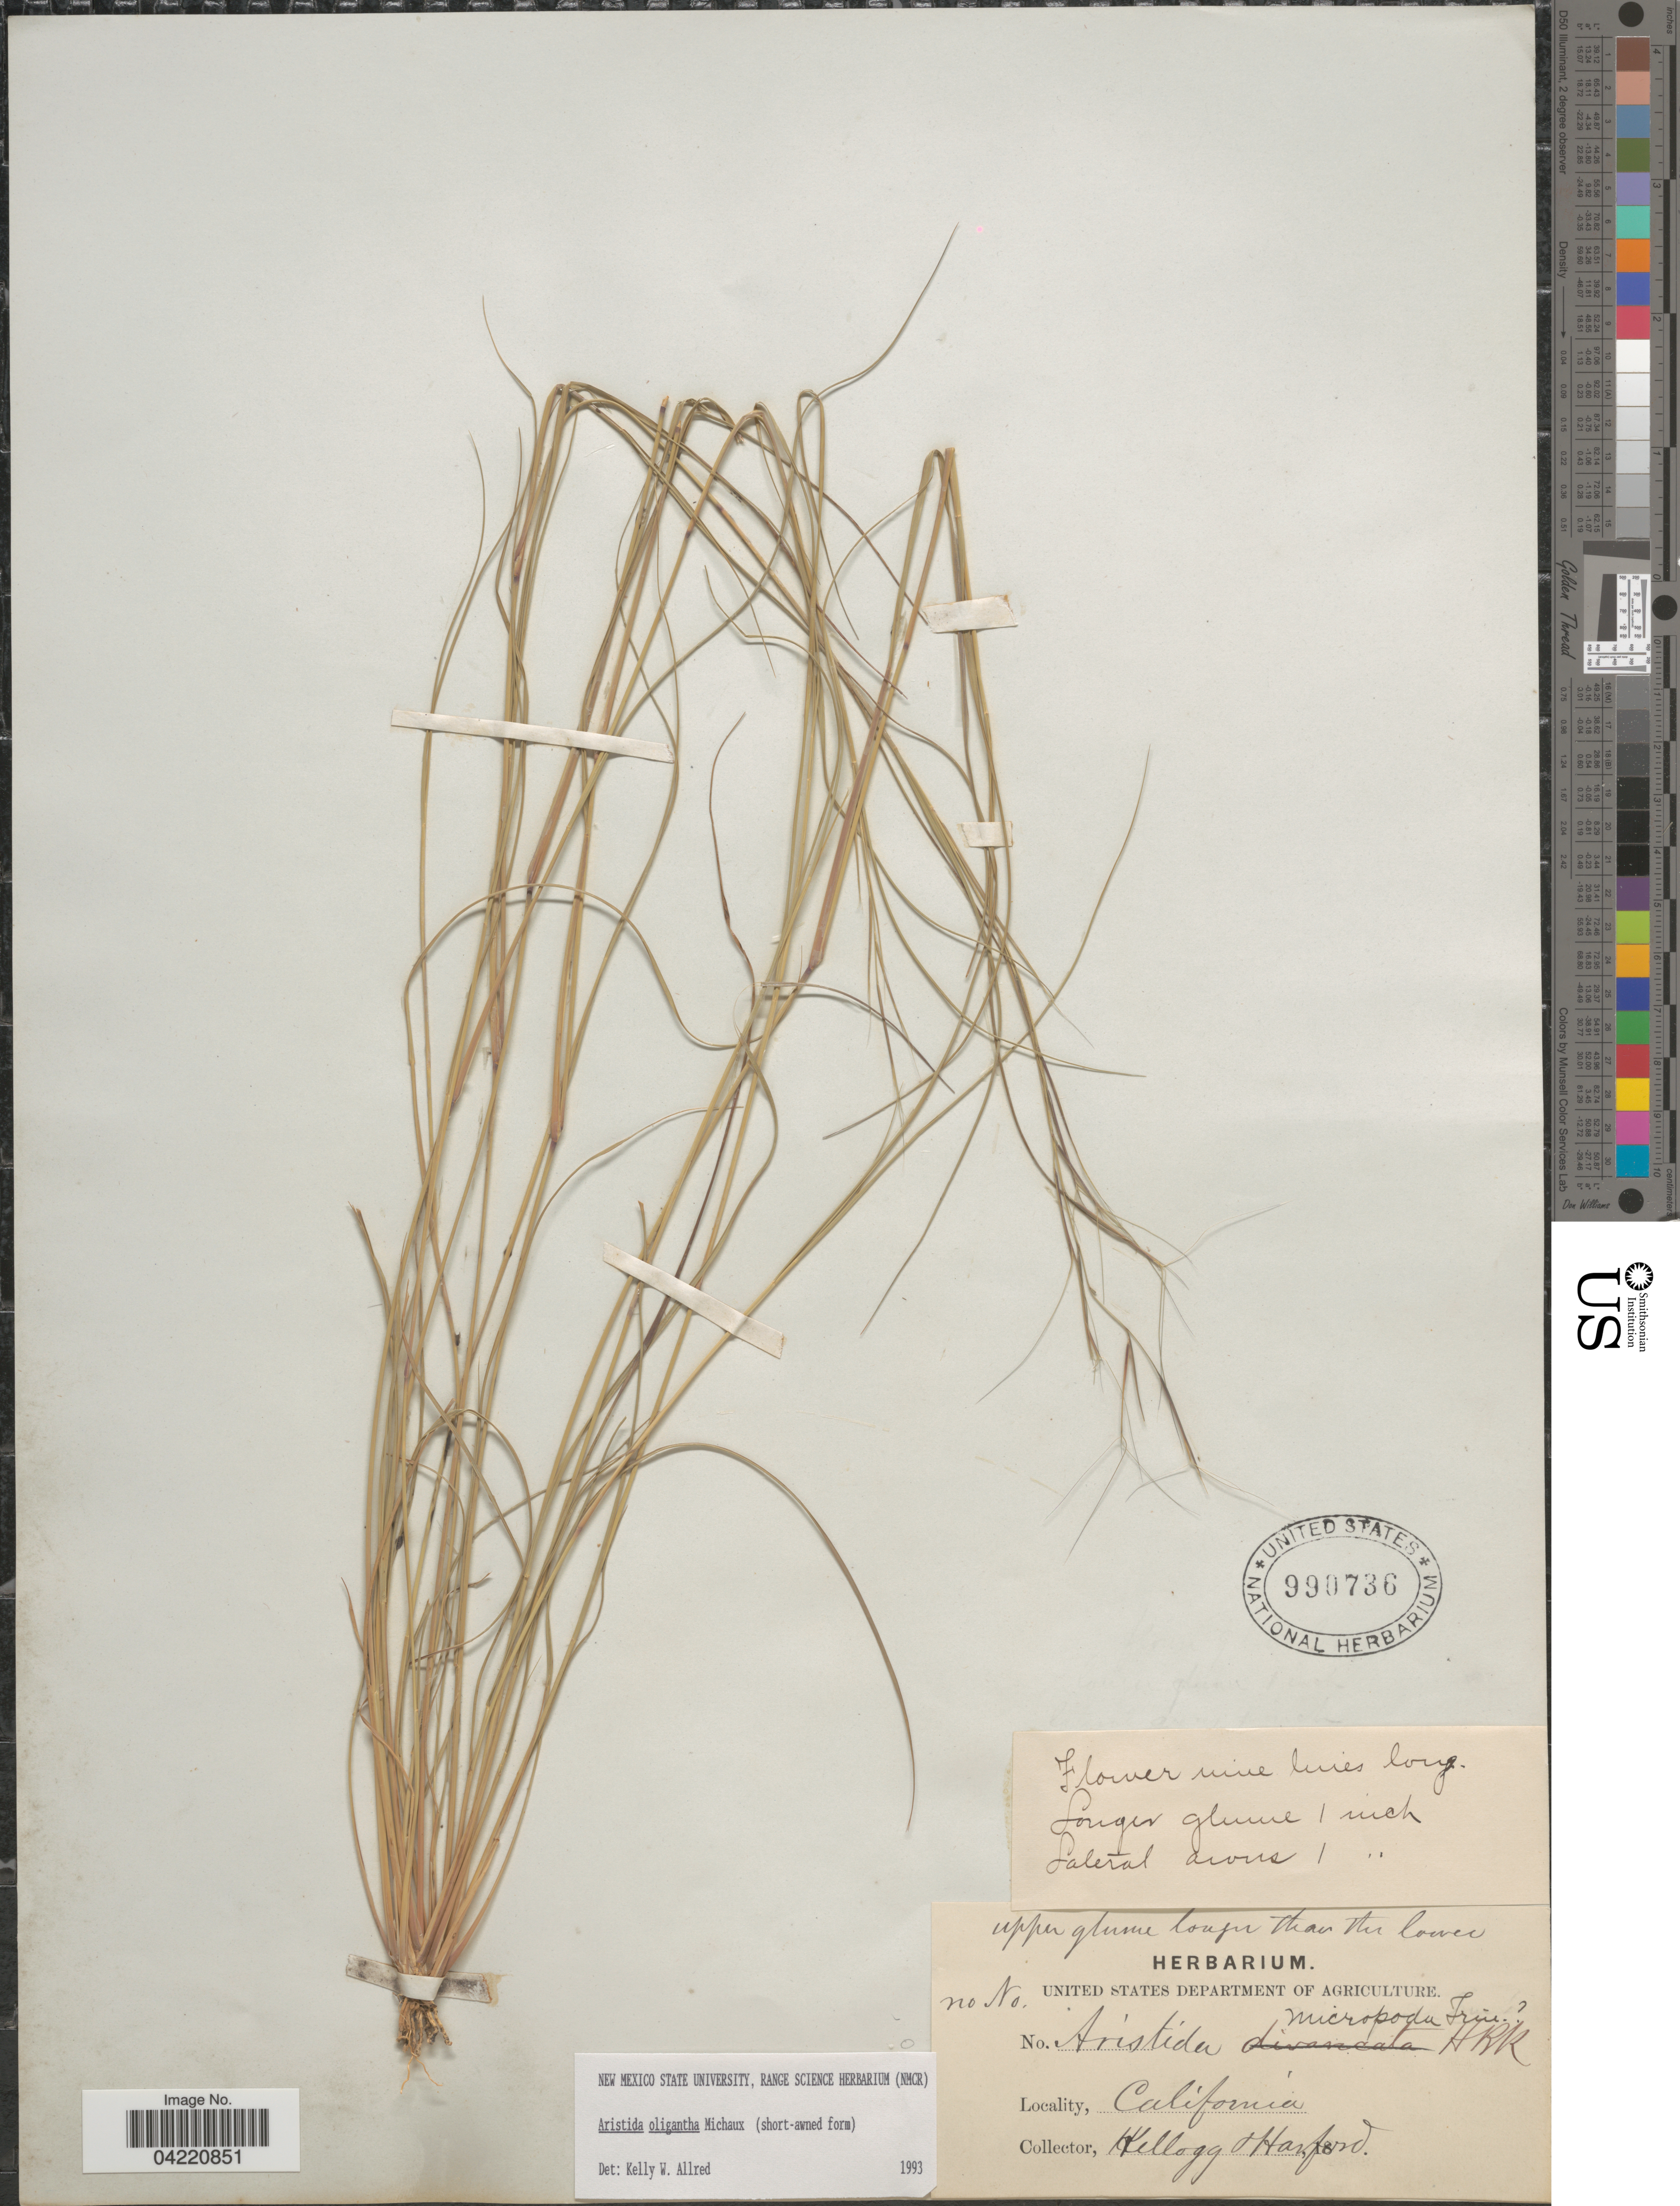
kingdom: Plantae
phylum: Tracheophyta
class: Liliopsida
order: Poales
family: Poaceae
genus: Aristida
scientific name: Aristida oligantha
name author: Michx.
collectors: -. Kellog & Harford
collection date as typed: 18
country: United States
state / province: California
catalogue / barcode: US 990736